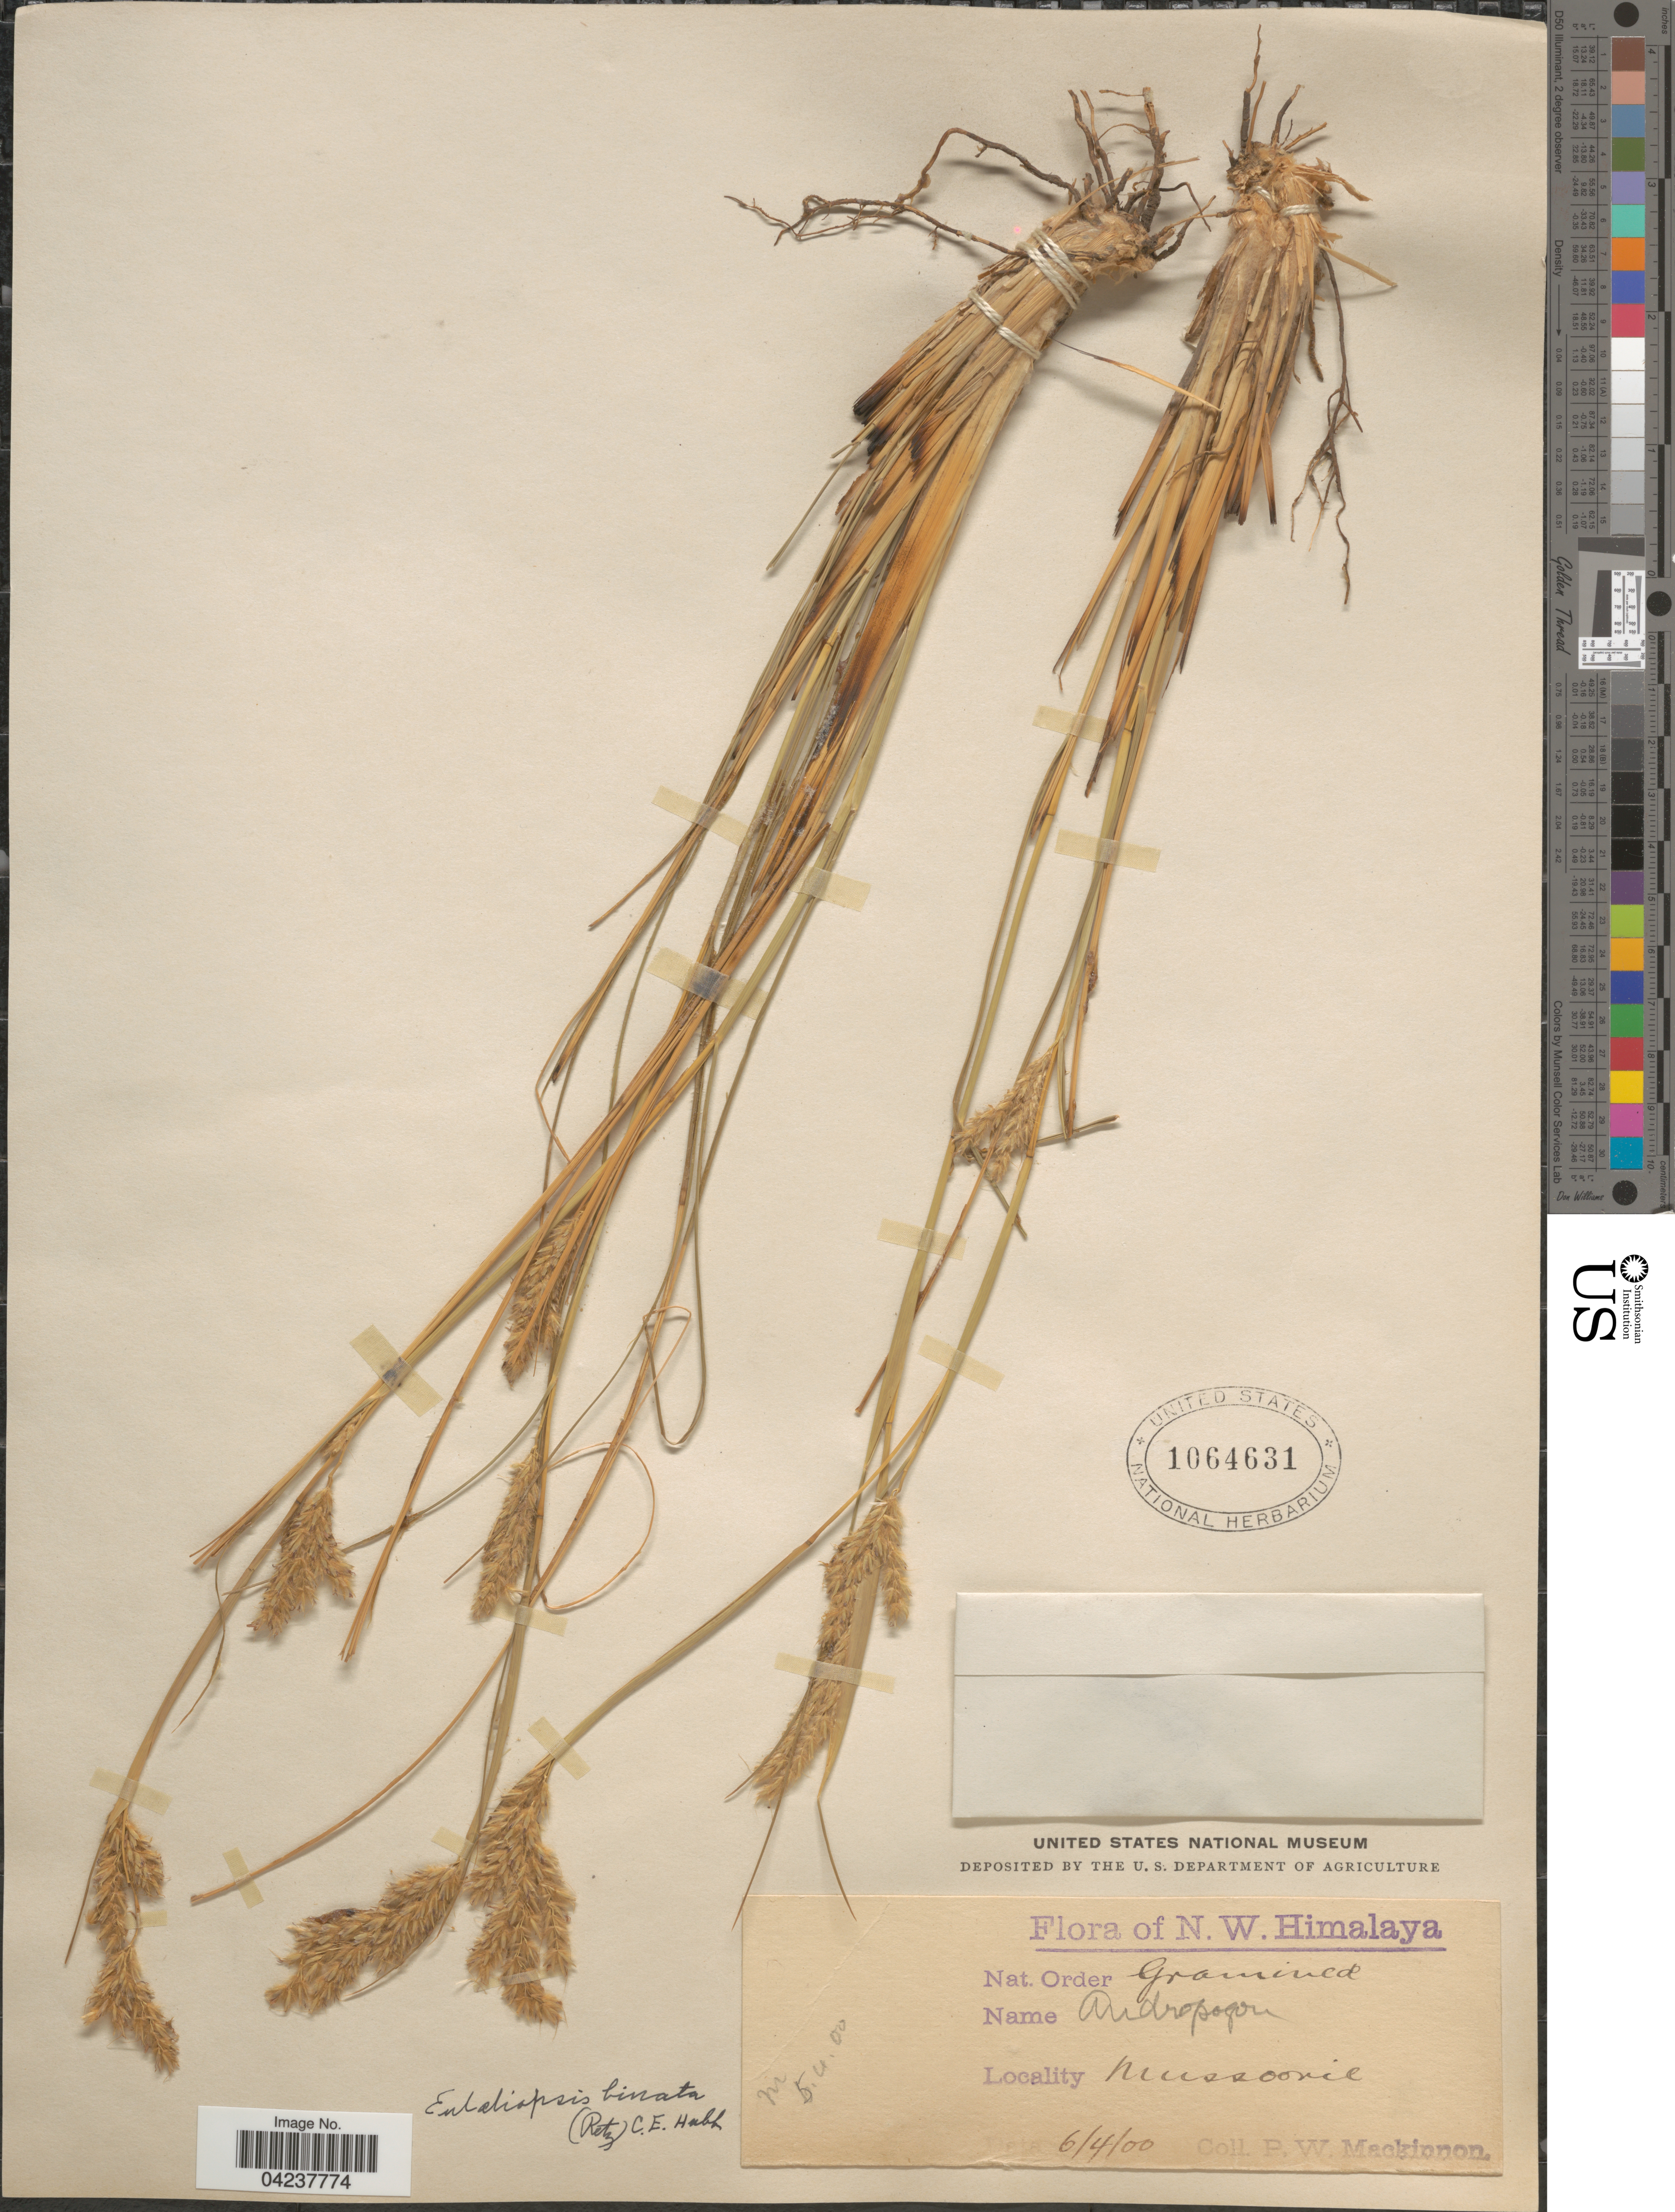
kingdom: Plantae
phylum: Tracheophyta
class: Liliopsida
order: Poales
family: Poaceae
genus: Eulaliopsis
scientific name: Eulaliopsis binata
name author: (Retz.) C. E. Hubb.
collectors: P. Mackinnon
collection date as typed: Transcribed d/m/y: 6/4/0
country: India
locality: N. W. Himalaya. Mussoorie.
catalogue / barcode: US 1064631